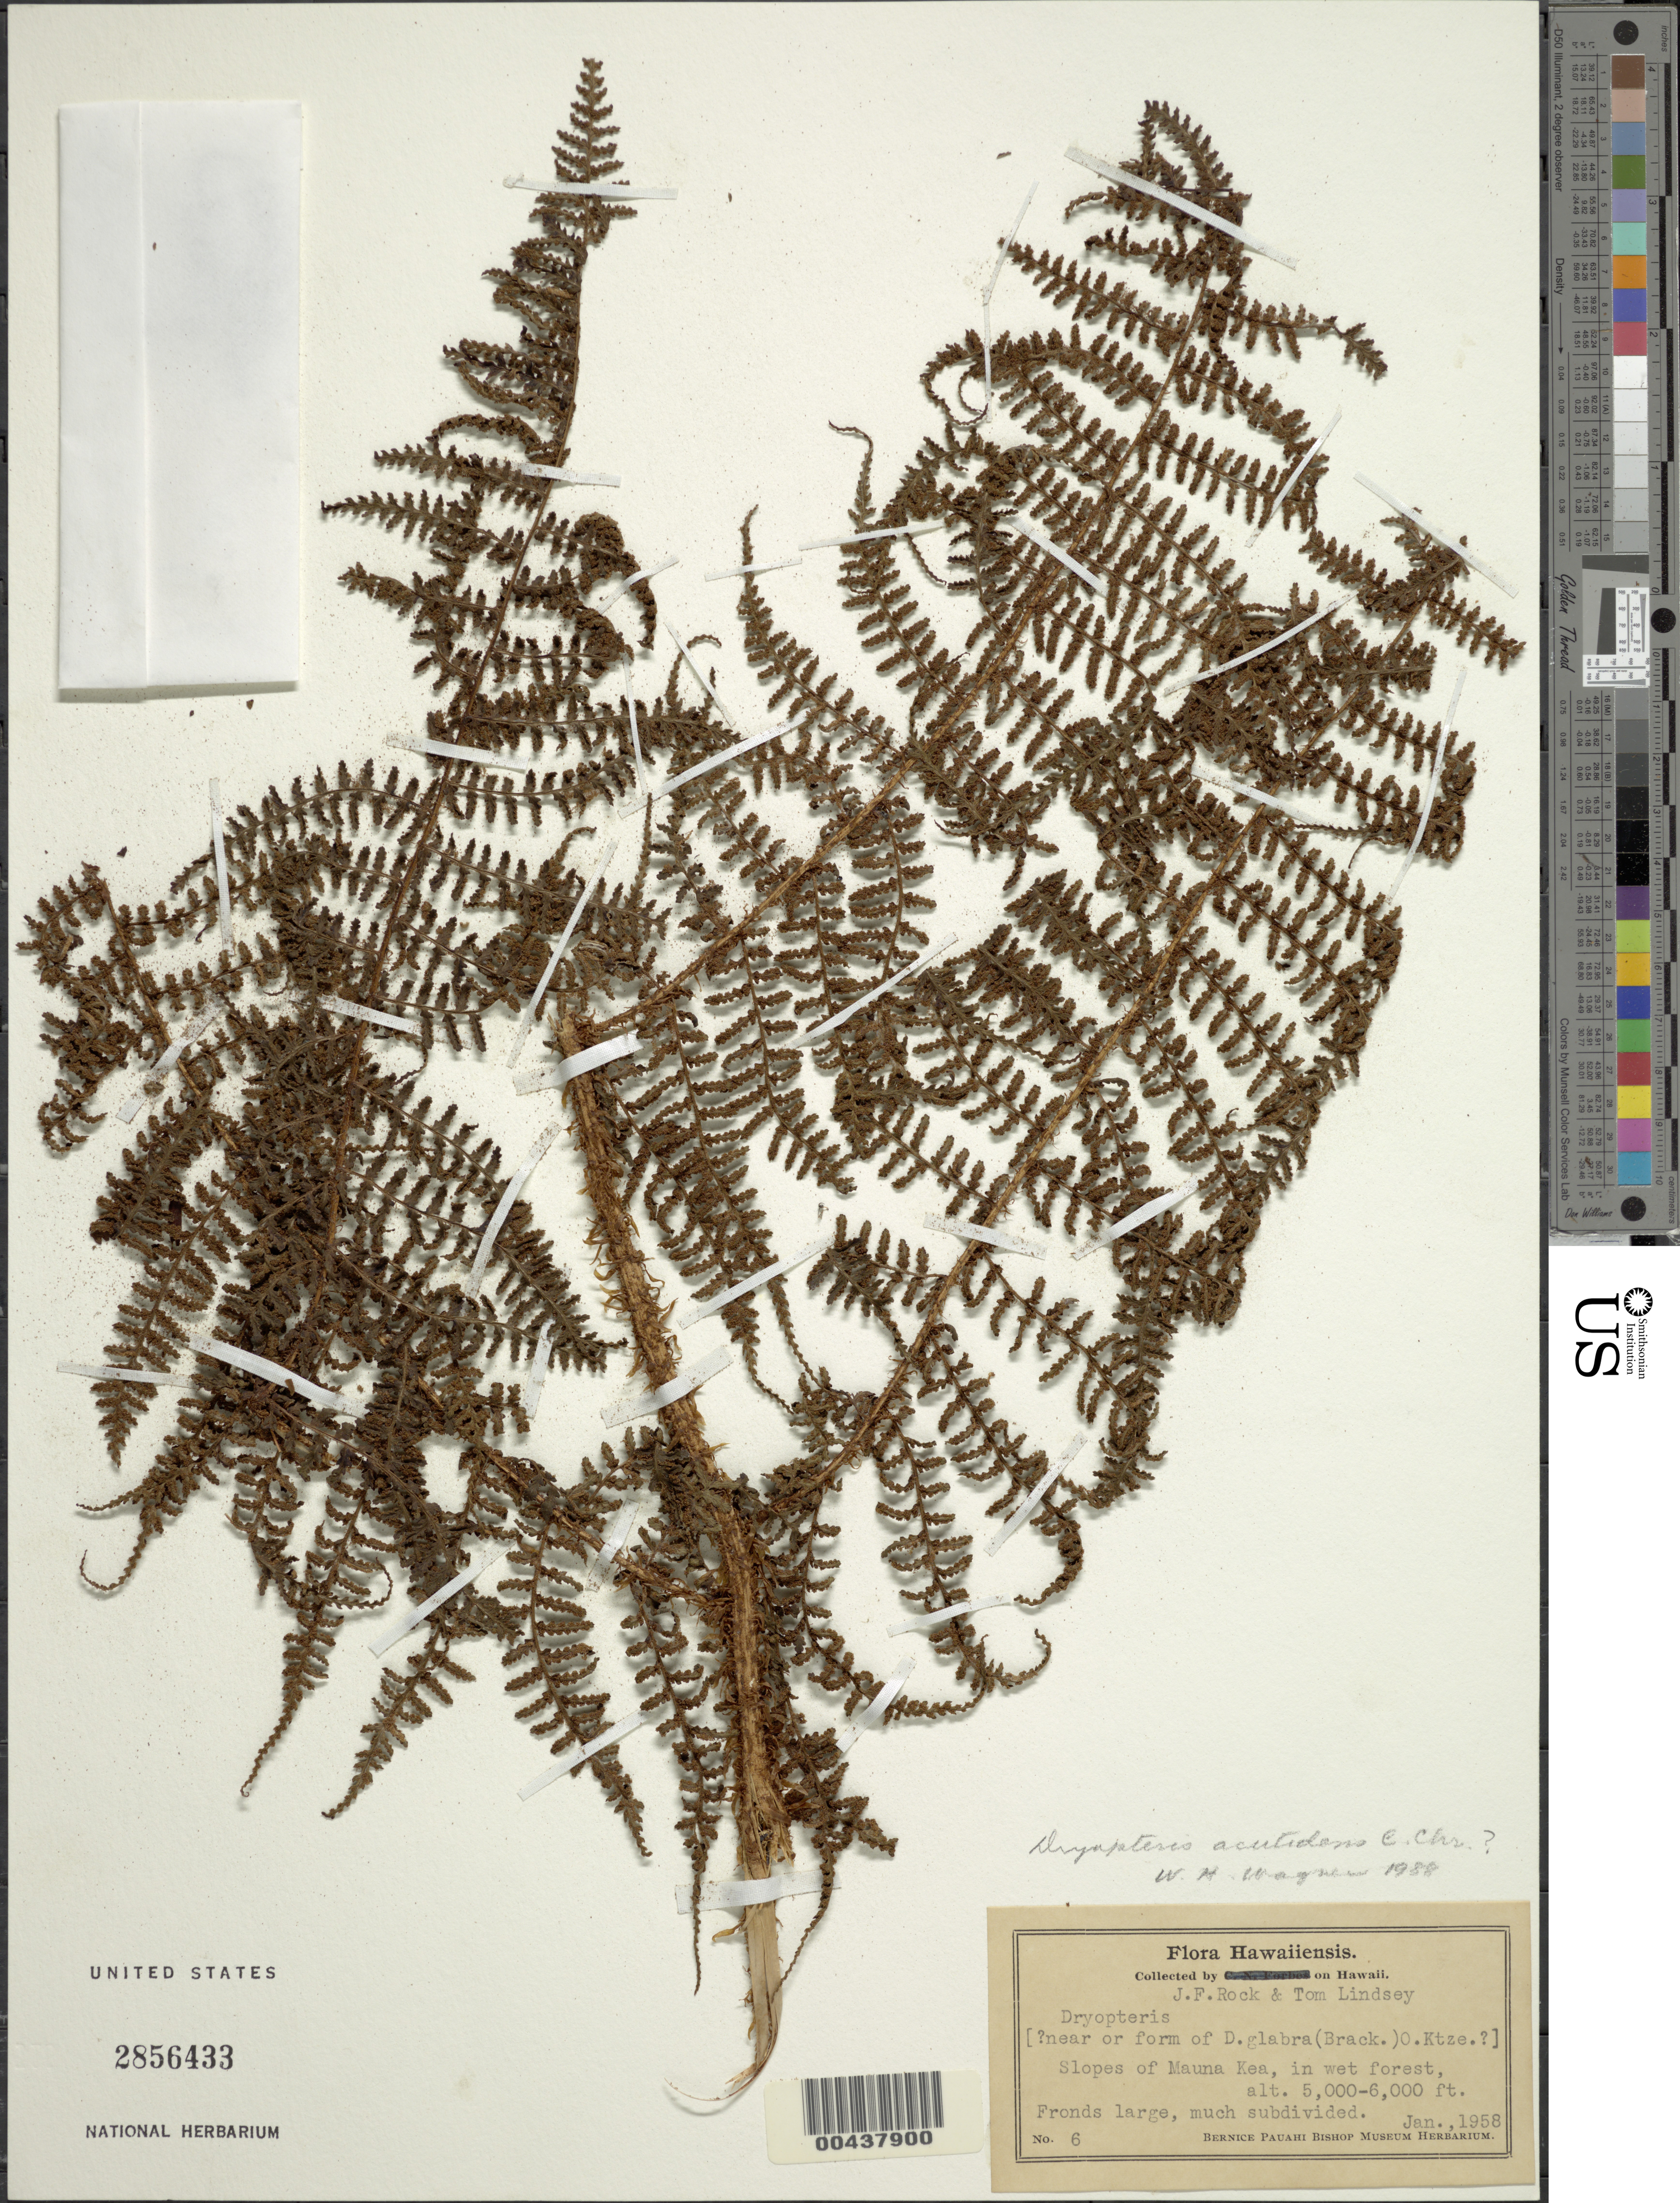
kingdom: Plantae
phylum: Tracheophyta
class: Polypodiopsida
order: Polypodiales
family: Dryopteridaceae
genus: Dryopteris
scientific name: Dryopteris sp.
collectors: J. F. Rock & T. Lindsey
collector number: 6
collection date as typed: Jan 1958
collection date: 1958-01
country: United States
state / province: Hawaii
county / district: Hawaii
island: Hawaii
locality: Slopes of Mauna Kea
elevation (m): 1524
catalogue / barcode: US 2856433